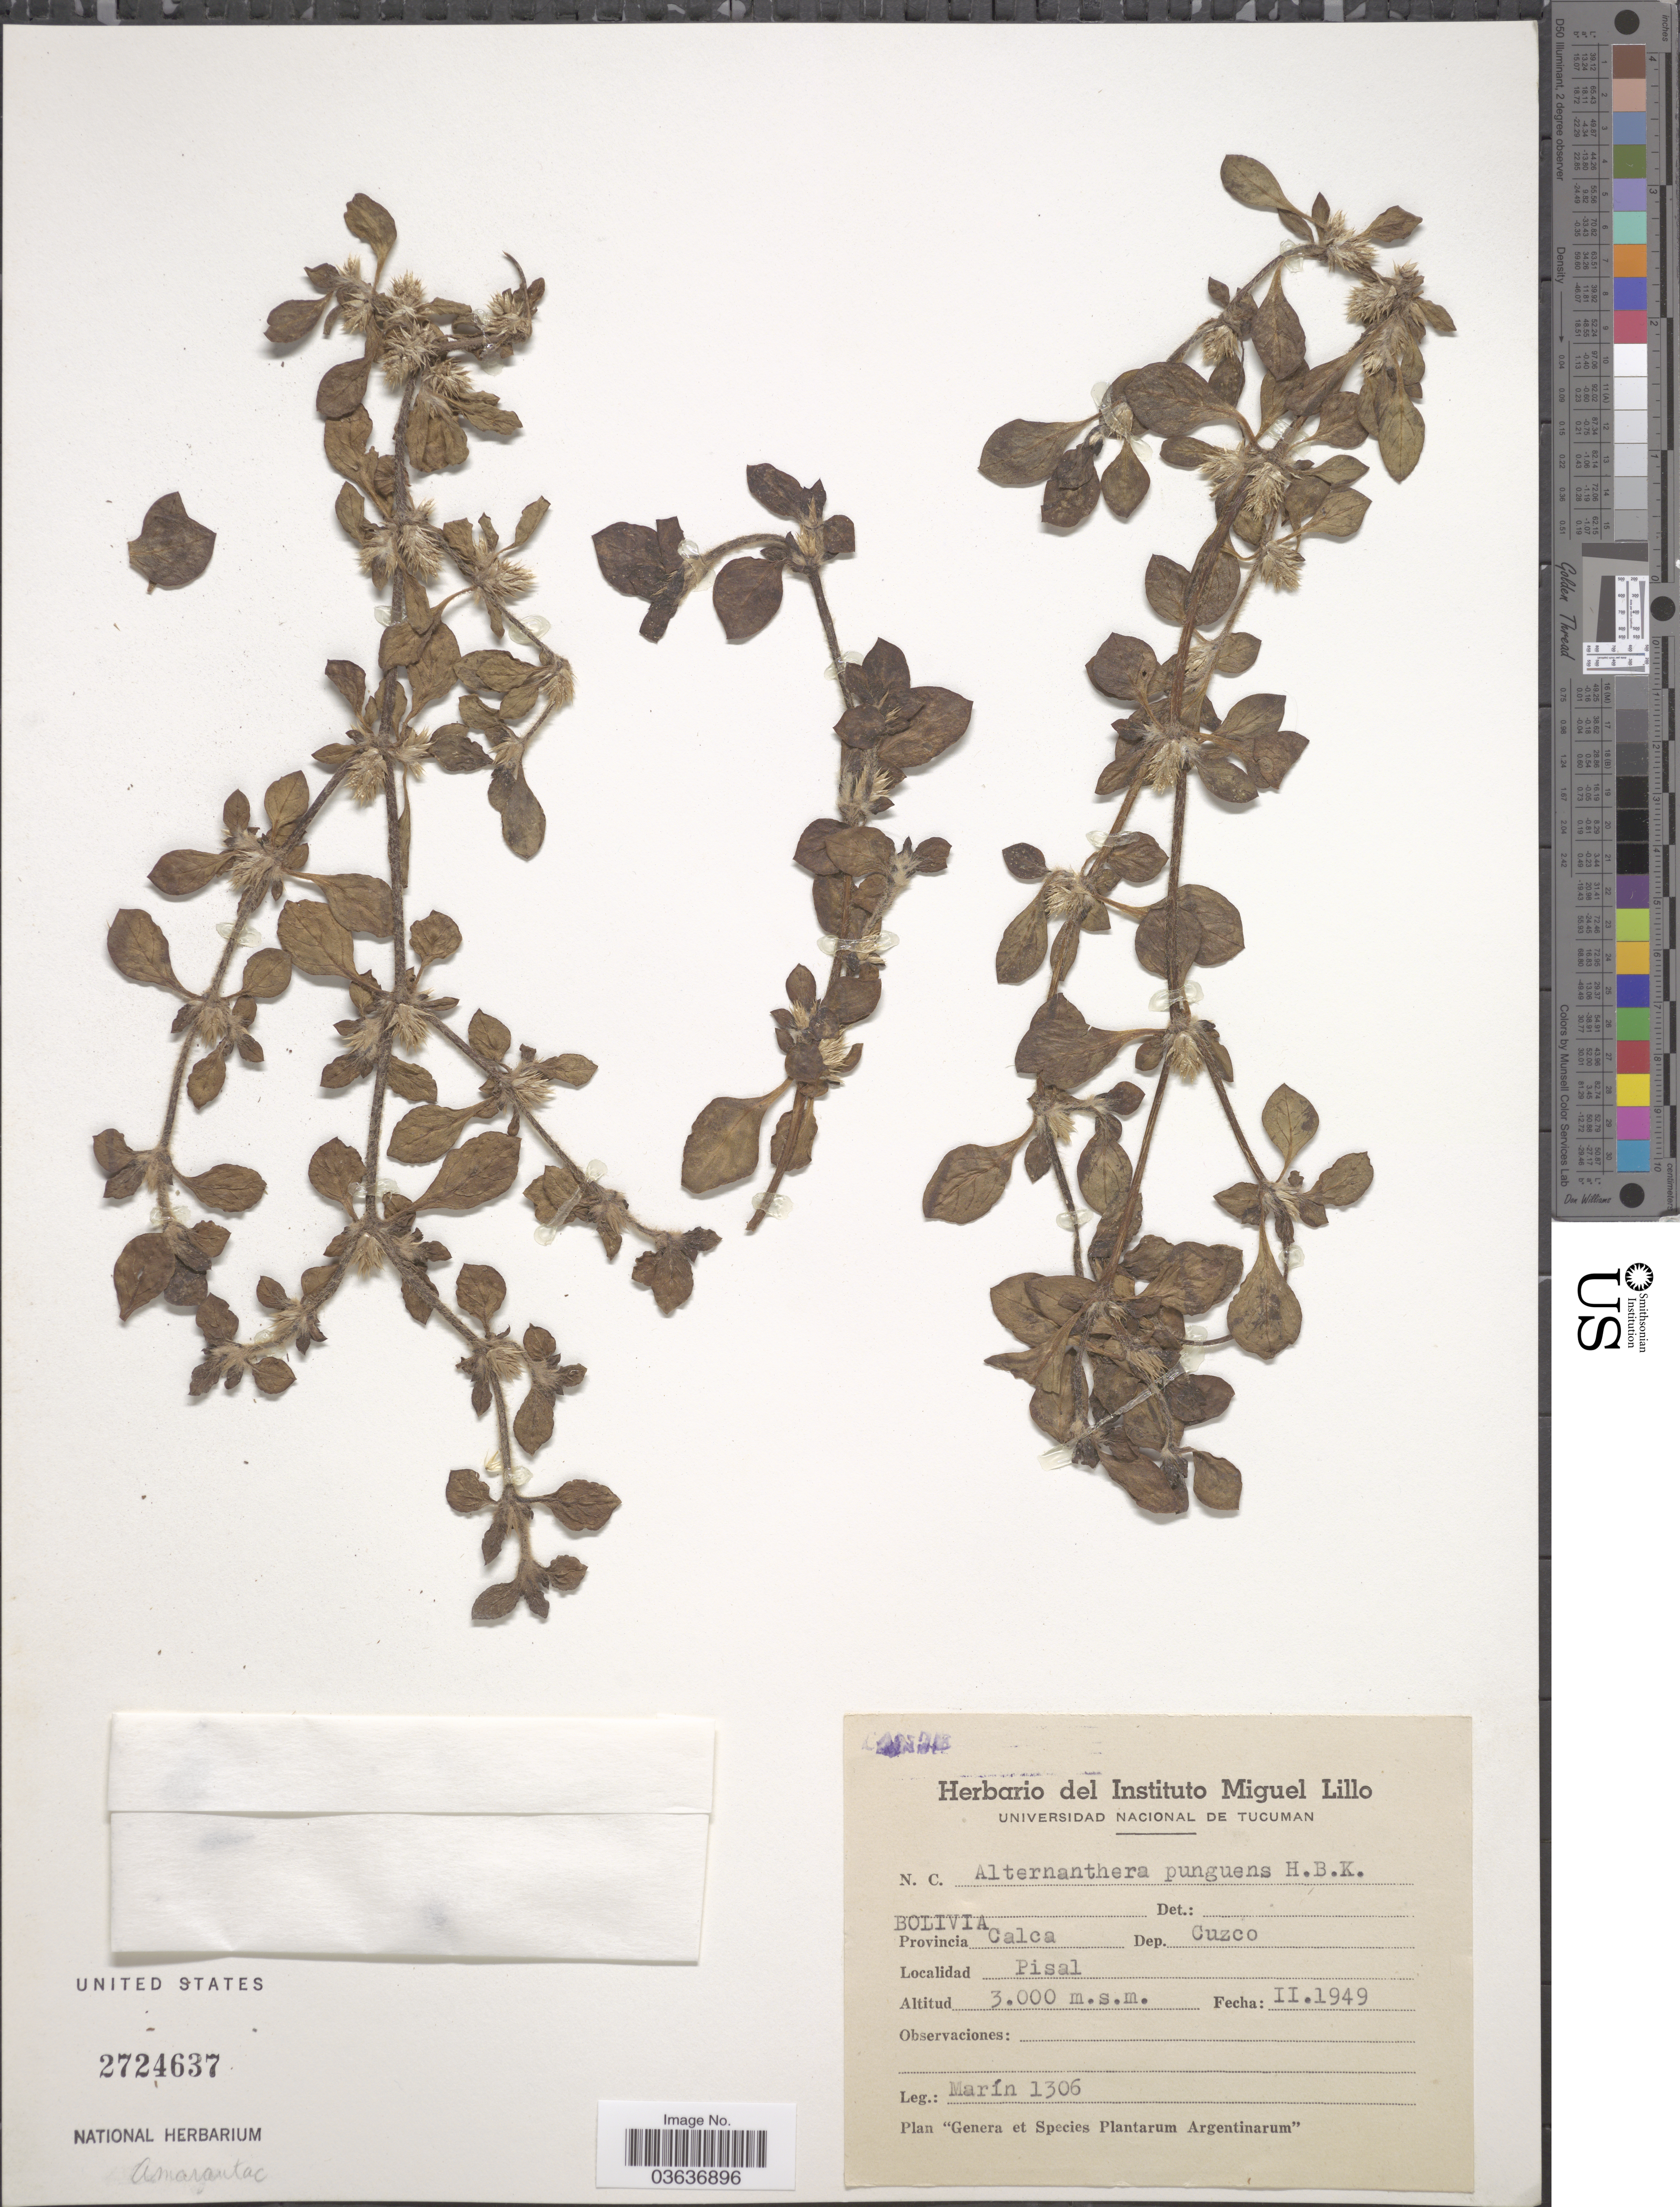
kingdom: Plantae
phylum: Tracheophyta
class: Magnoliopsida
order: Caryophyllales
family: Amaranthaceae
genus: Alternanthera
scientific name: Alternanthera pungens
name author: Kunth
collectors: -. Marin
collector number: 1306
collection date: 1949-02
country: Peru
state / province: Cusco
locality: Provincia Calca. Dep. Cuzco.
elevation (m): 3000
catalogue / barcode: US 2724637